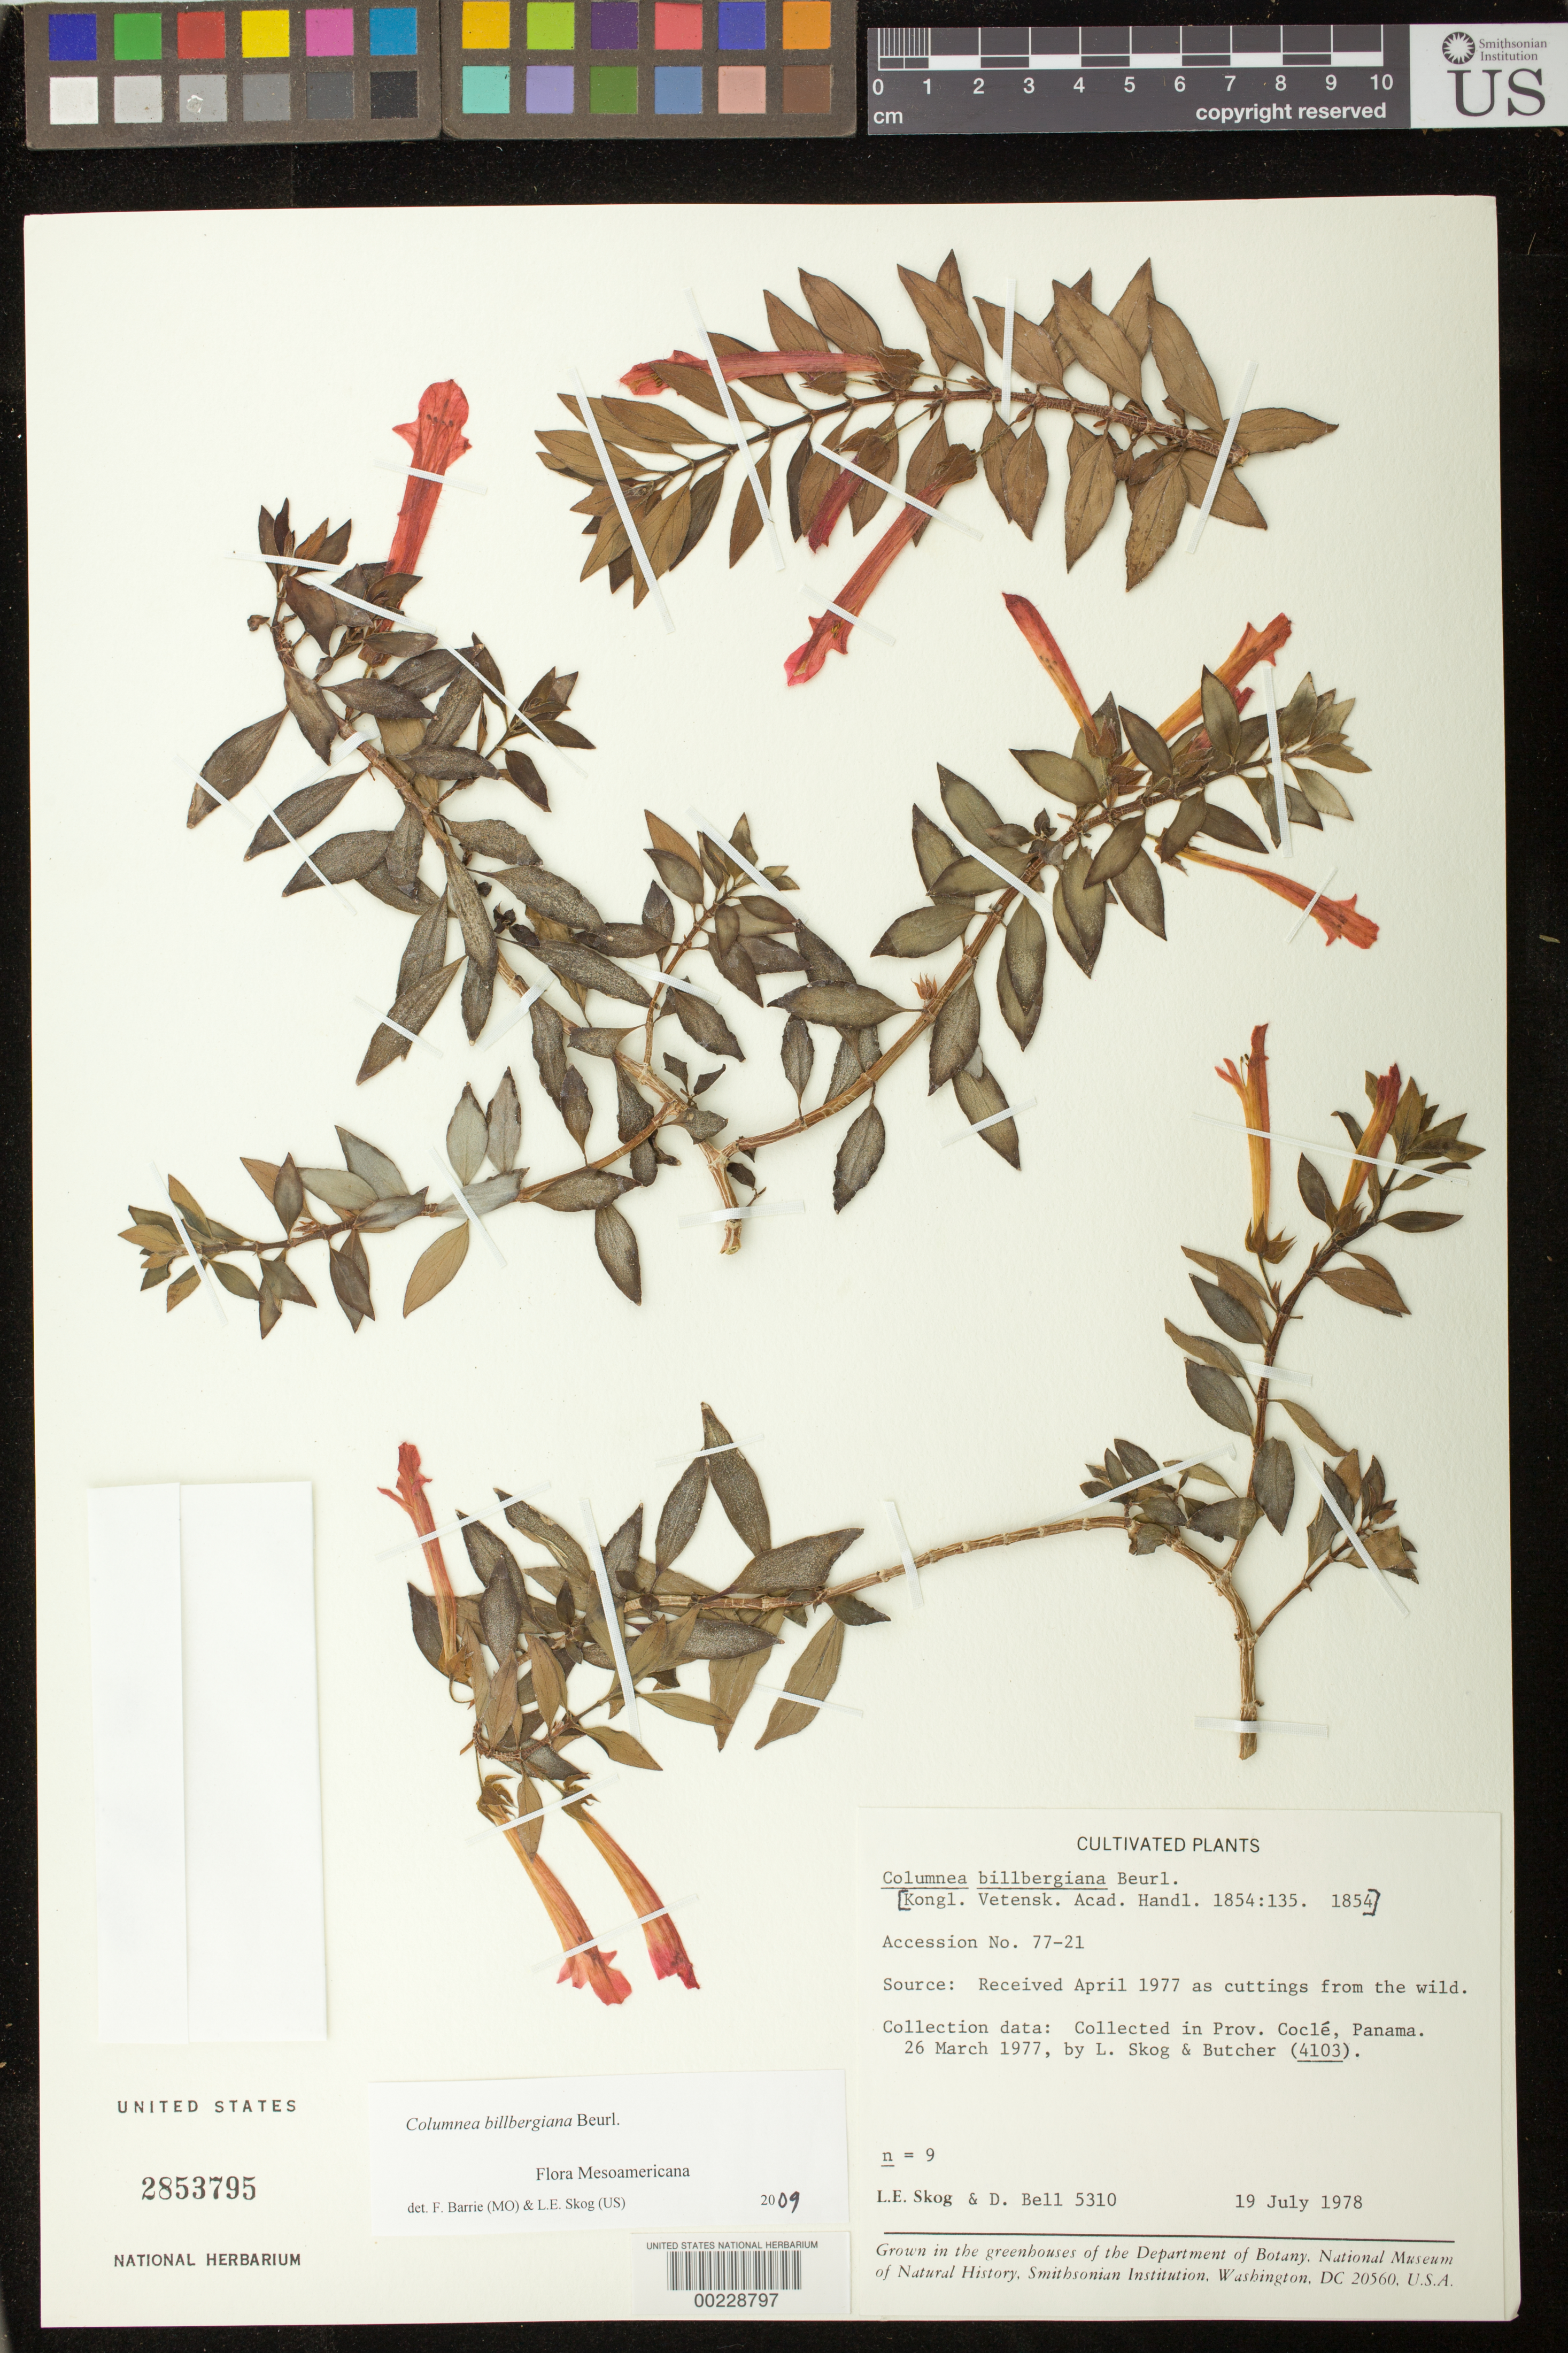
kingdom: Plantae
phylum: Tracheophyta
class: Magnoliopsida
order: Lamiales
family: Gesneriaceae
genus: Columnea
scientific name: Columnea billbergiana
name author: Beurl.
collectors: L. E. Skog & D. A. Bell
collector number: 5310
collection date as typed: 19 Jul 1978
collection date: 1978-07-19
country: Panama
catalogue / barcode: US 2853795